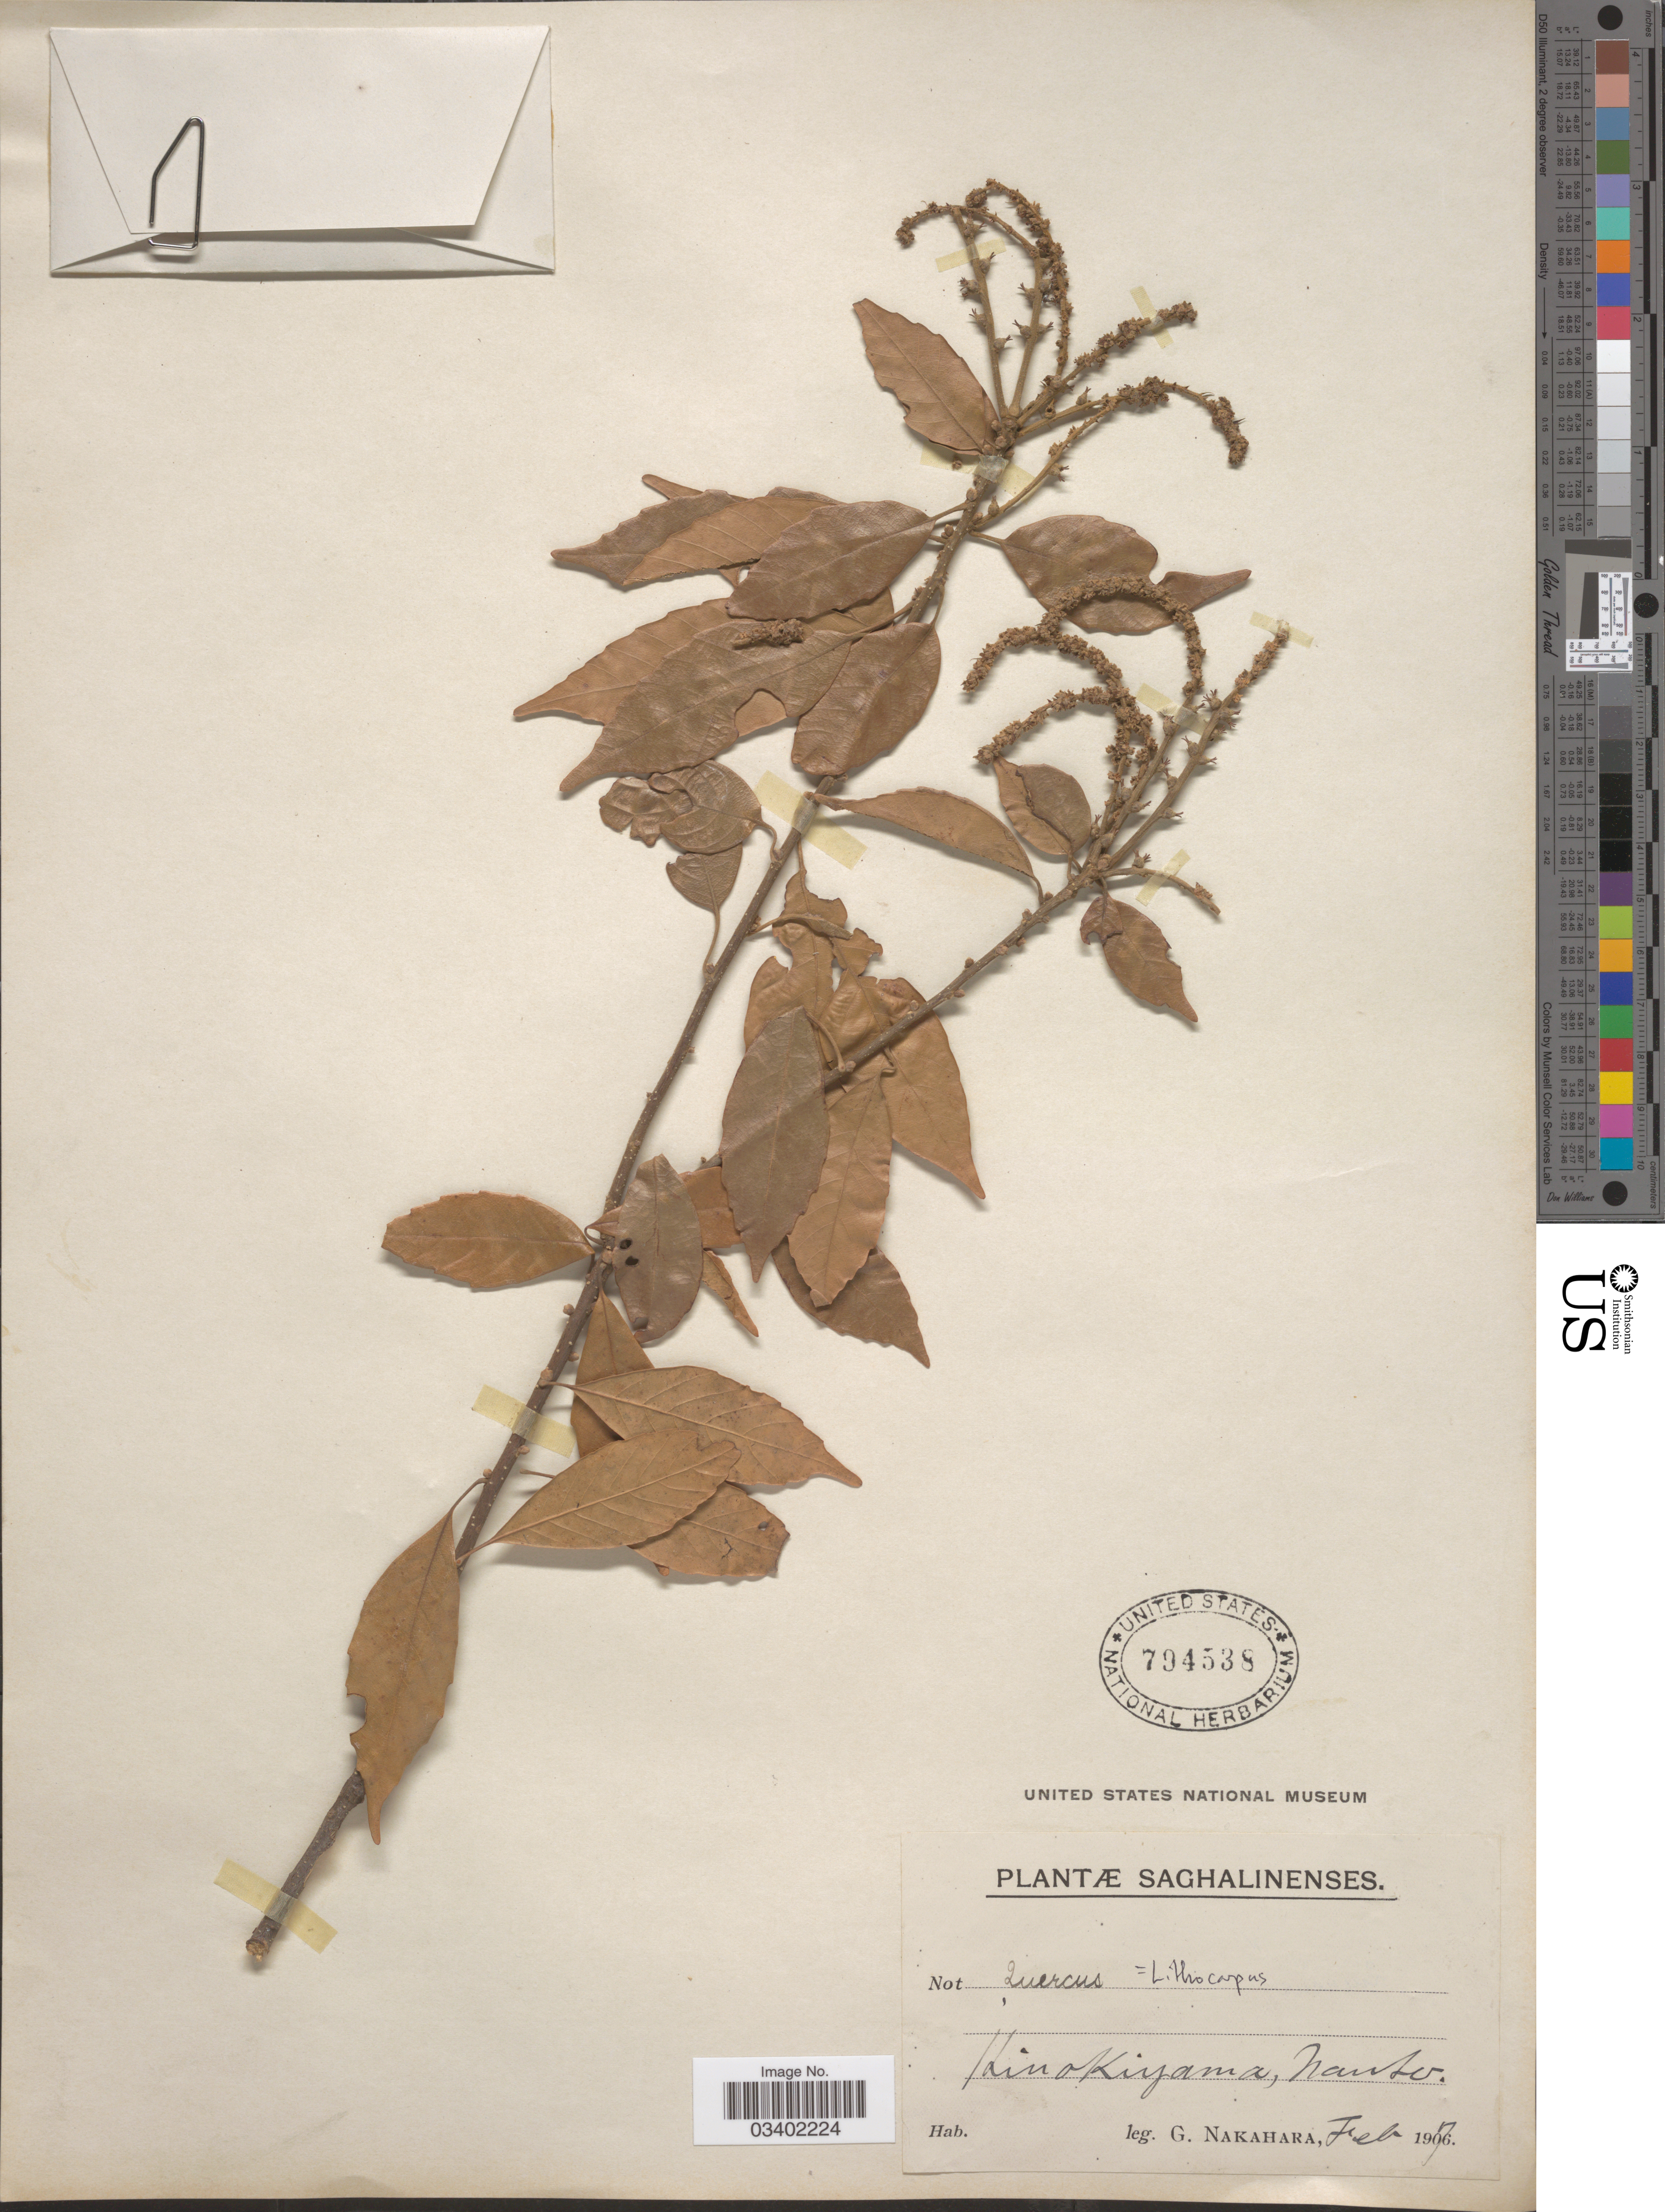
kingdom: Plantae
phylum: Tracheophyta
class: Magnoliopsida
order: Fagales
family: Fagaceae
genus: Lithocarpus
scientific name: Lithocarpus sp.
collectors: G. Nakahara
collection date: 1907-02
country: Japan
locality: Kinokiyama, Nanto.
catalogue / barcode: US 794538